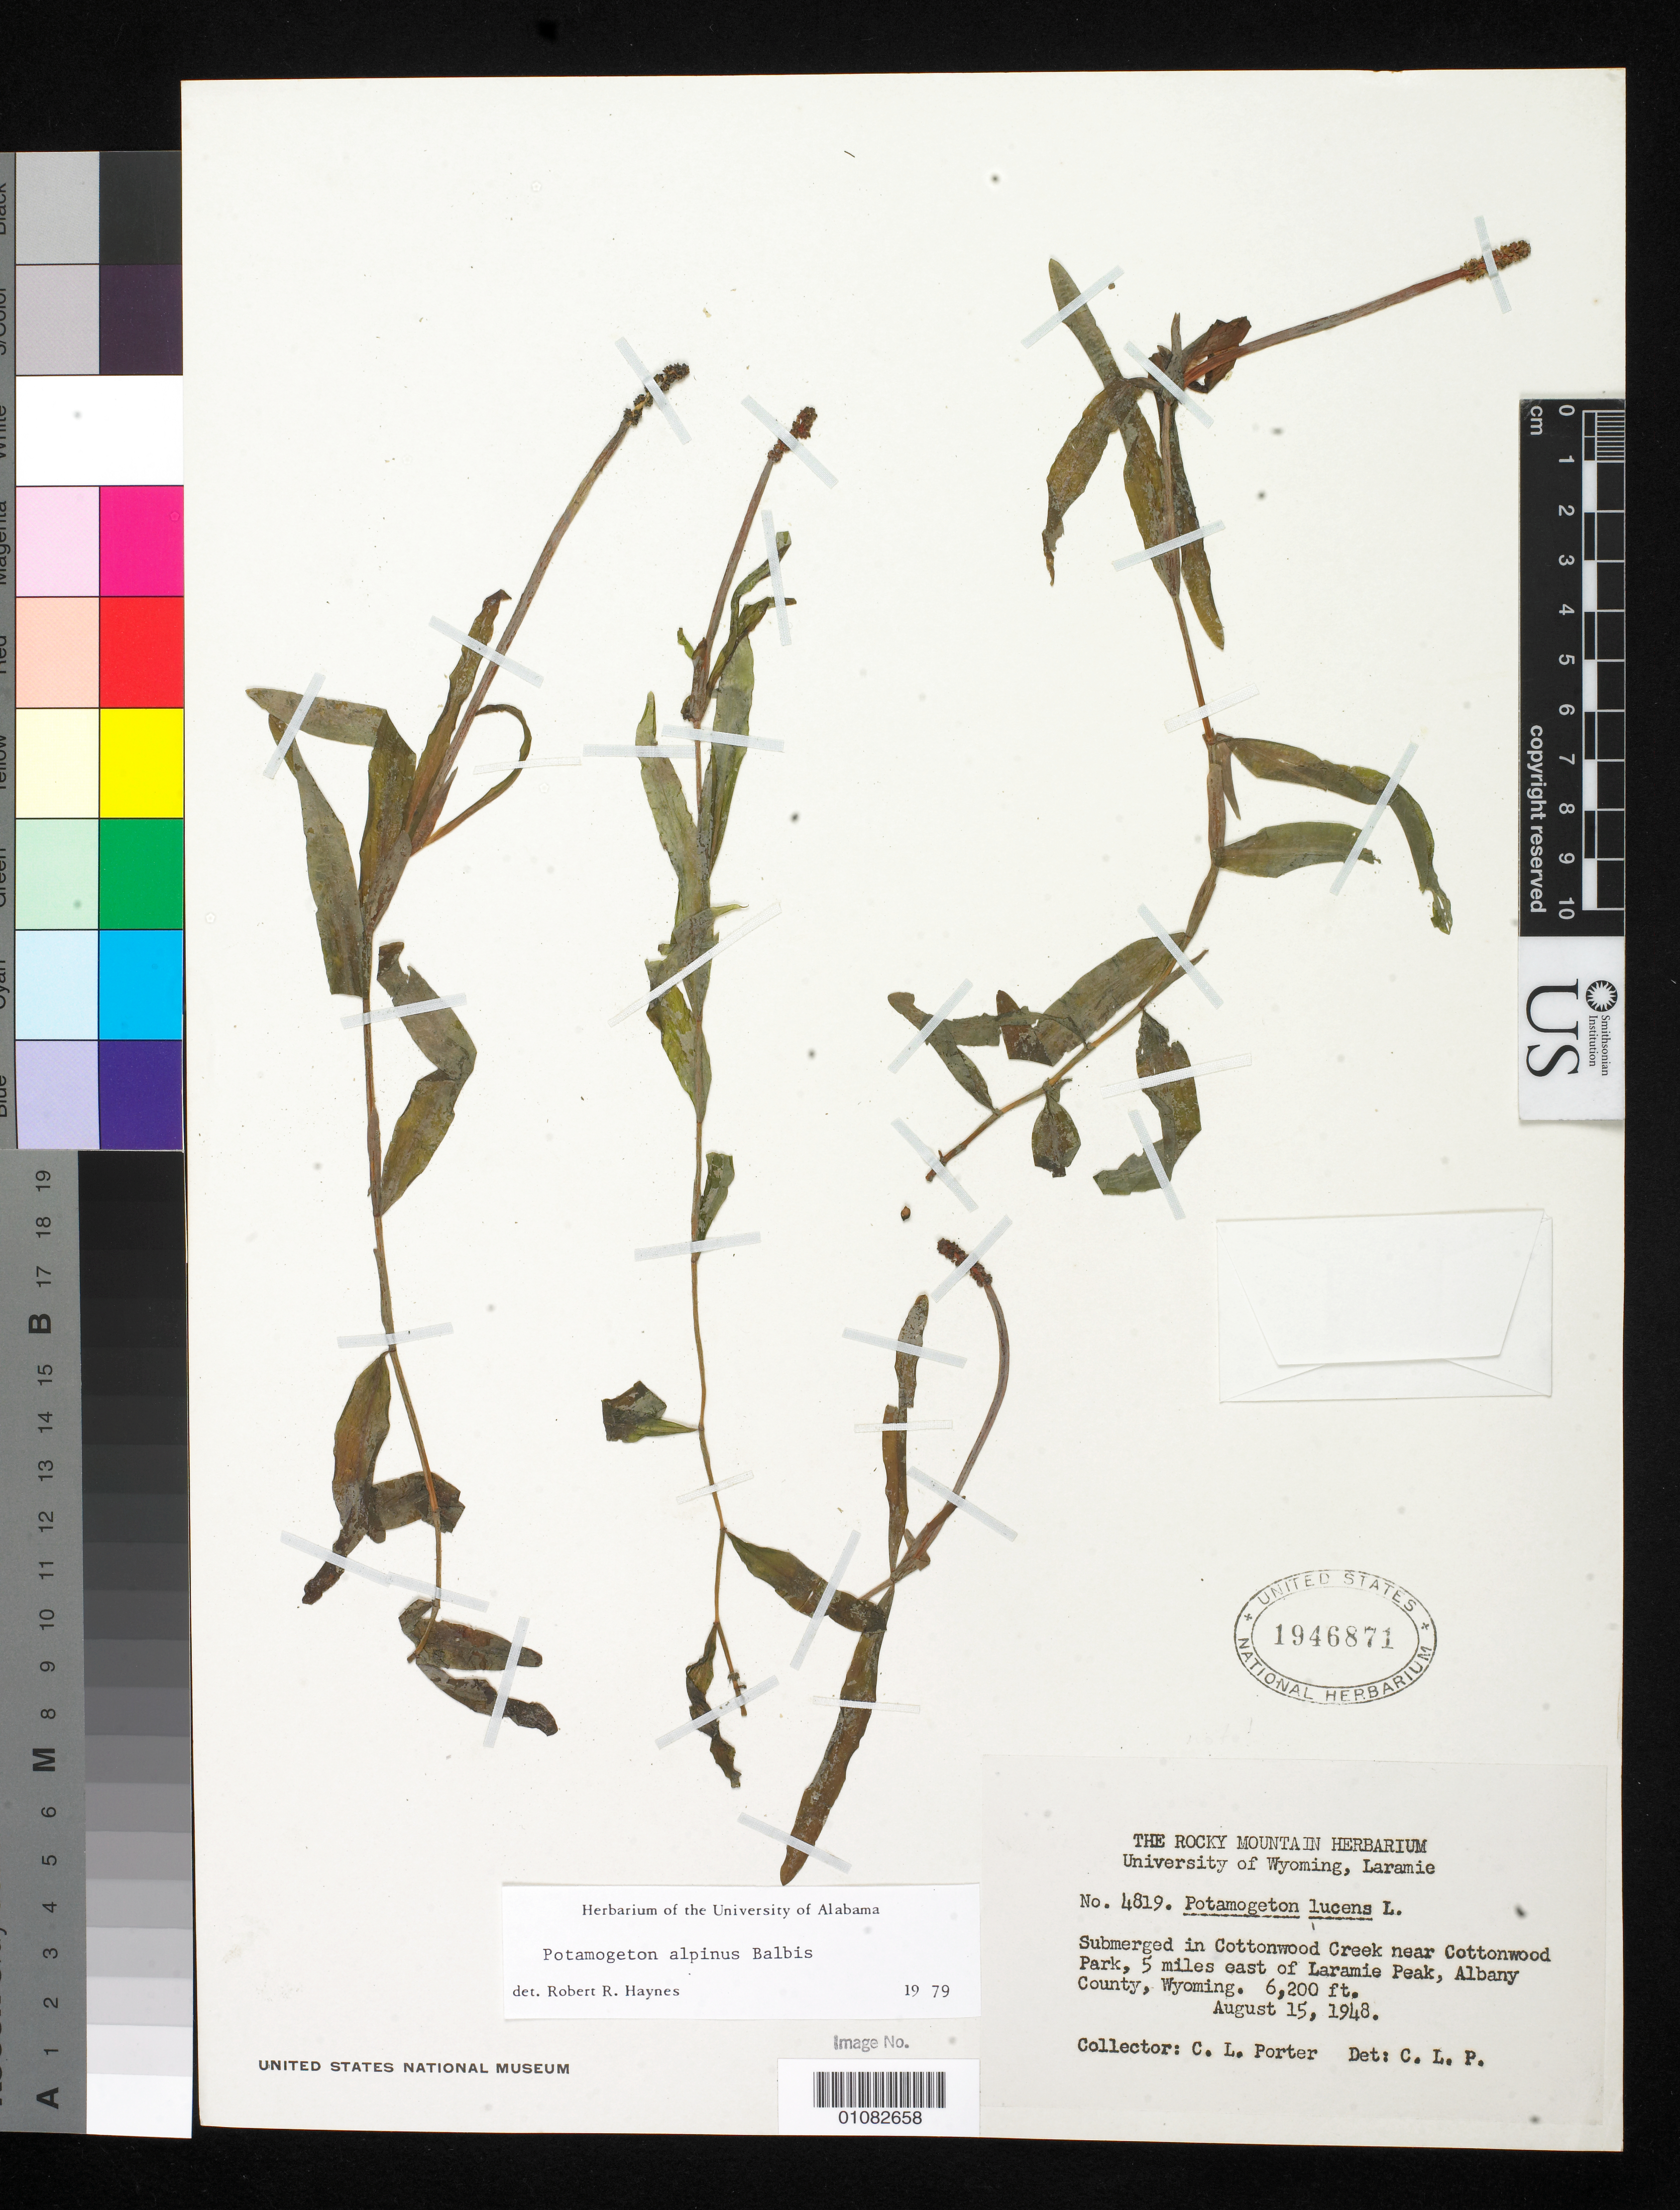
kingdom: Plantae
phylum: Tracheophyta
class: Liliopsida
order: Alismatales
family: Potamogetonaceae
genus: Potamogeton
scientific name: Potamogeton alpinus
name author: Balb.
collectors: C. L. Porter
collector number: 4819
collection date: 1948-08-15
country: United States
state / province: Wyoming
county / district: Albany County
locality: submerged in Cottonwood Creek near Cottonwood Park, 5 mi. E of Laramie Peak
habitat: Submerged in water.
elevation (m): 1890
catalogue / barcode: US 1946871